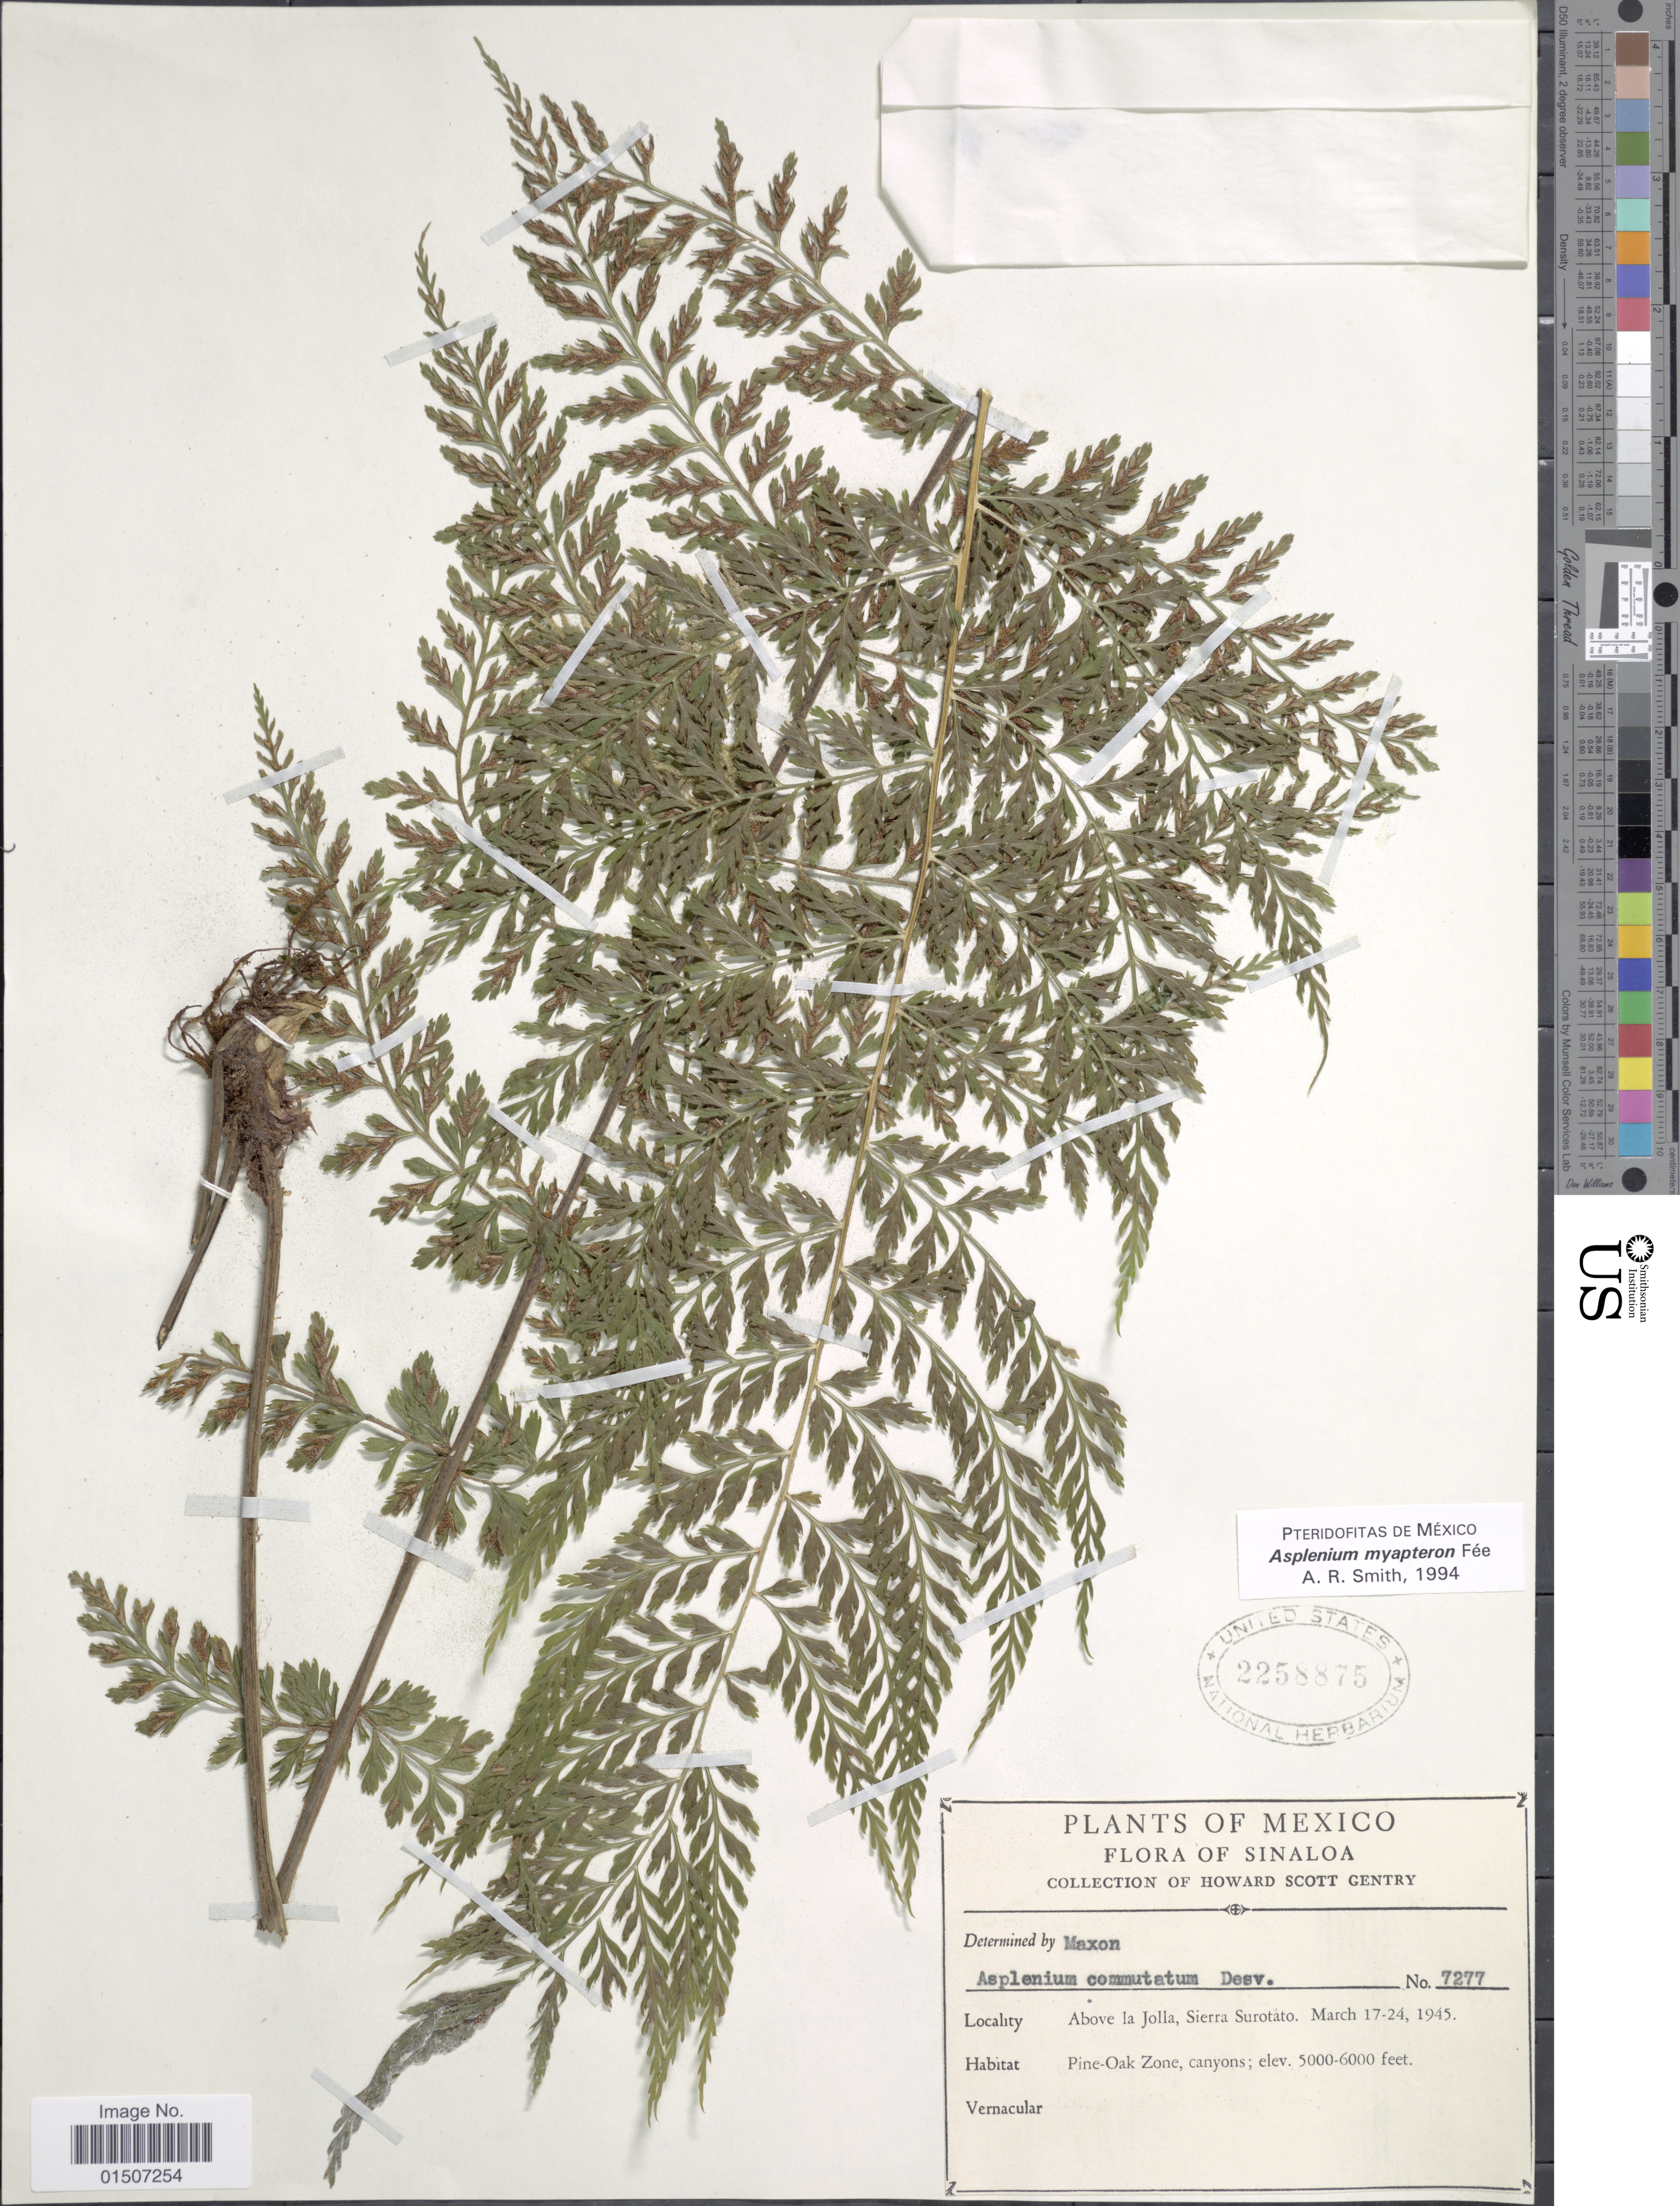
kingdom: Plantae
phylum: Tracheophyta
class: Polypodiopsida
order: Polypodiales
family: Aspleniaceae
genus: Asplenium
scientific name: Asplenium myapteron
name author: Fée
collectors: H. S. Gentry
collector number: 7277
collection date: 1945-03-17/1945-03-24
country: Mexico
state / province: Sinaloa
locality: Above la Jolla, Siera Surotato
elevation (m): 1524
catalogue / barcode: US 2258875